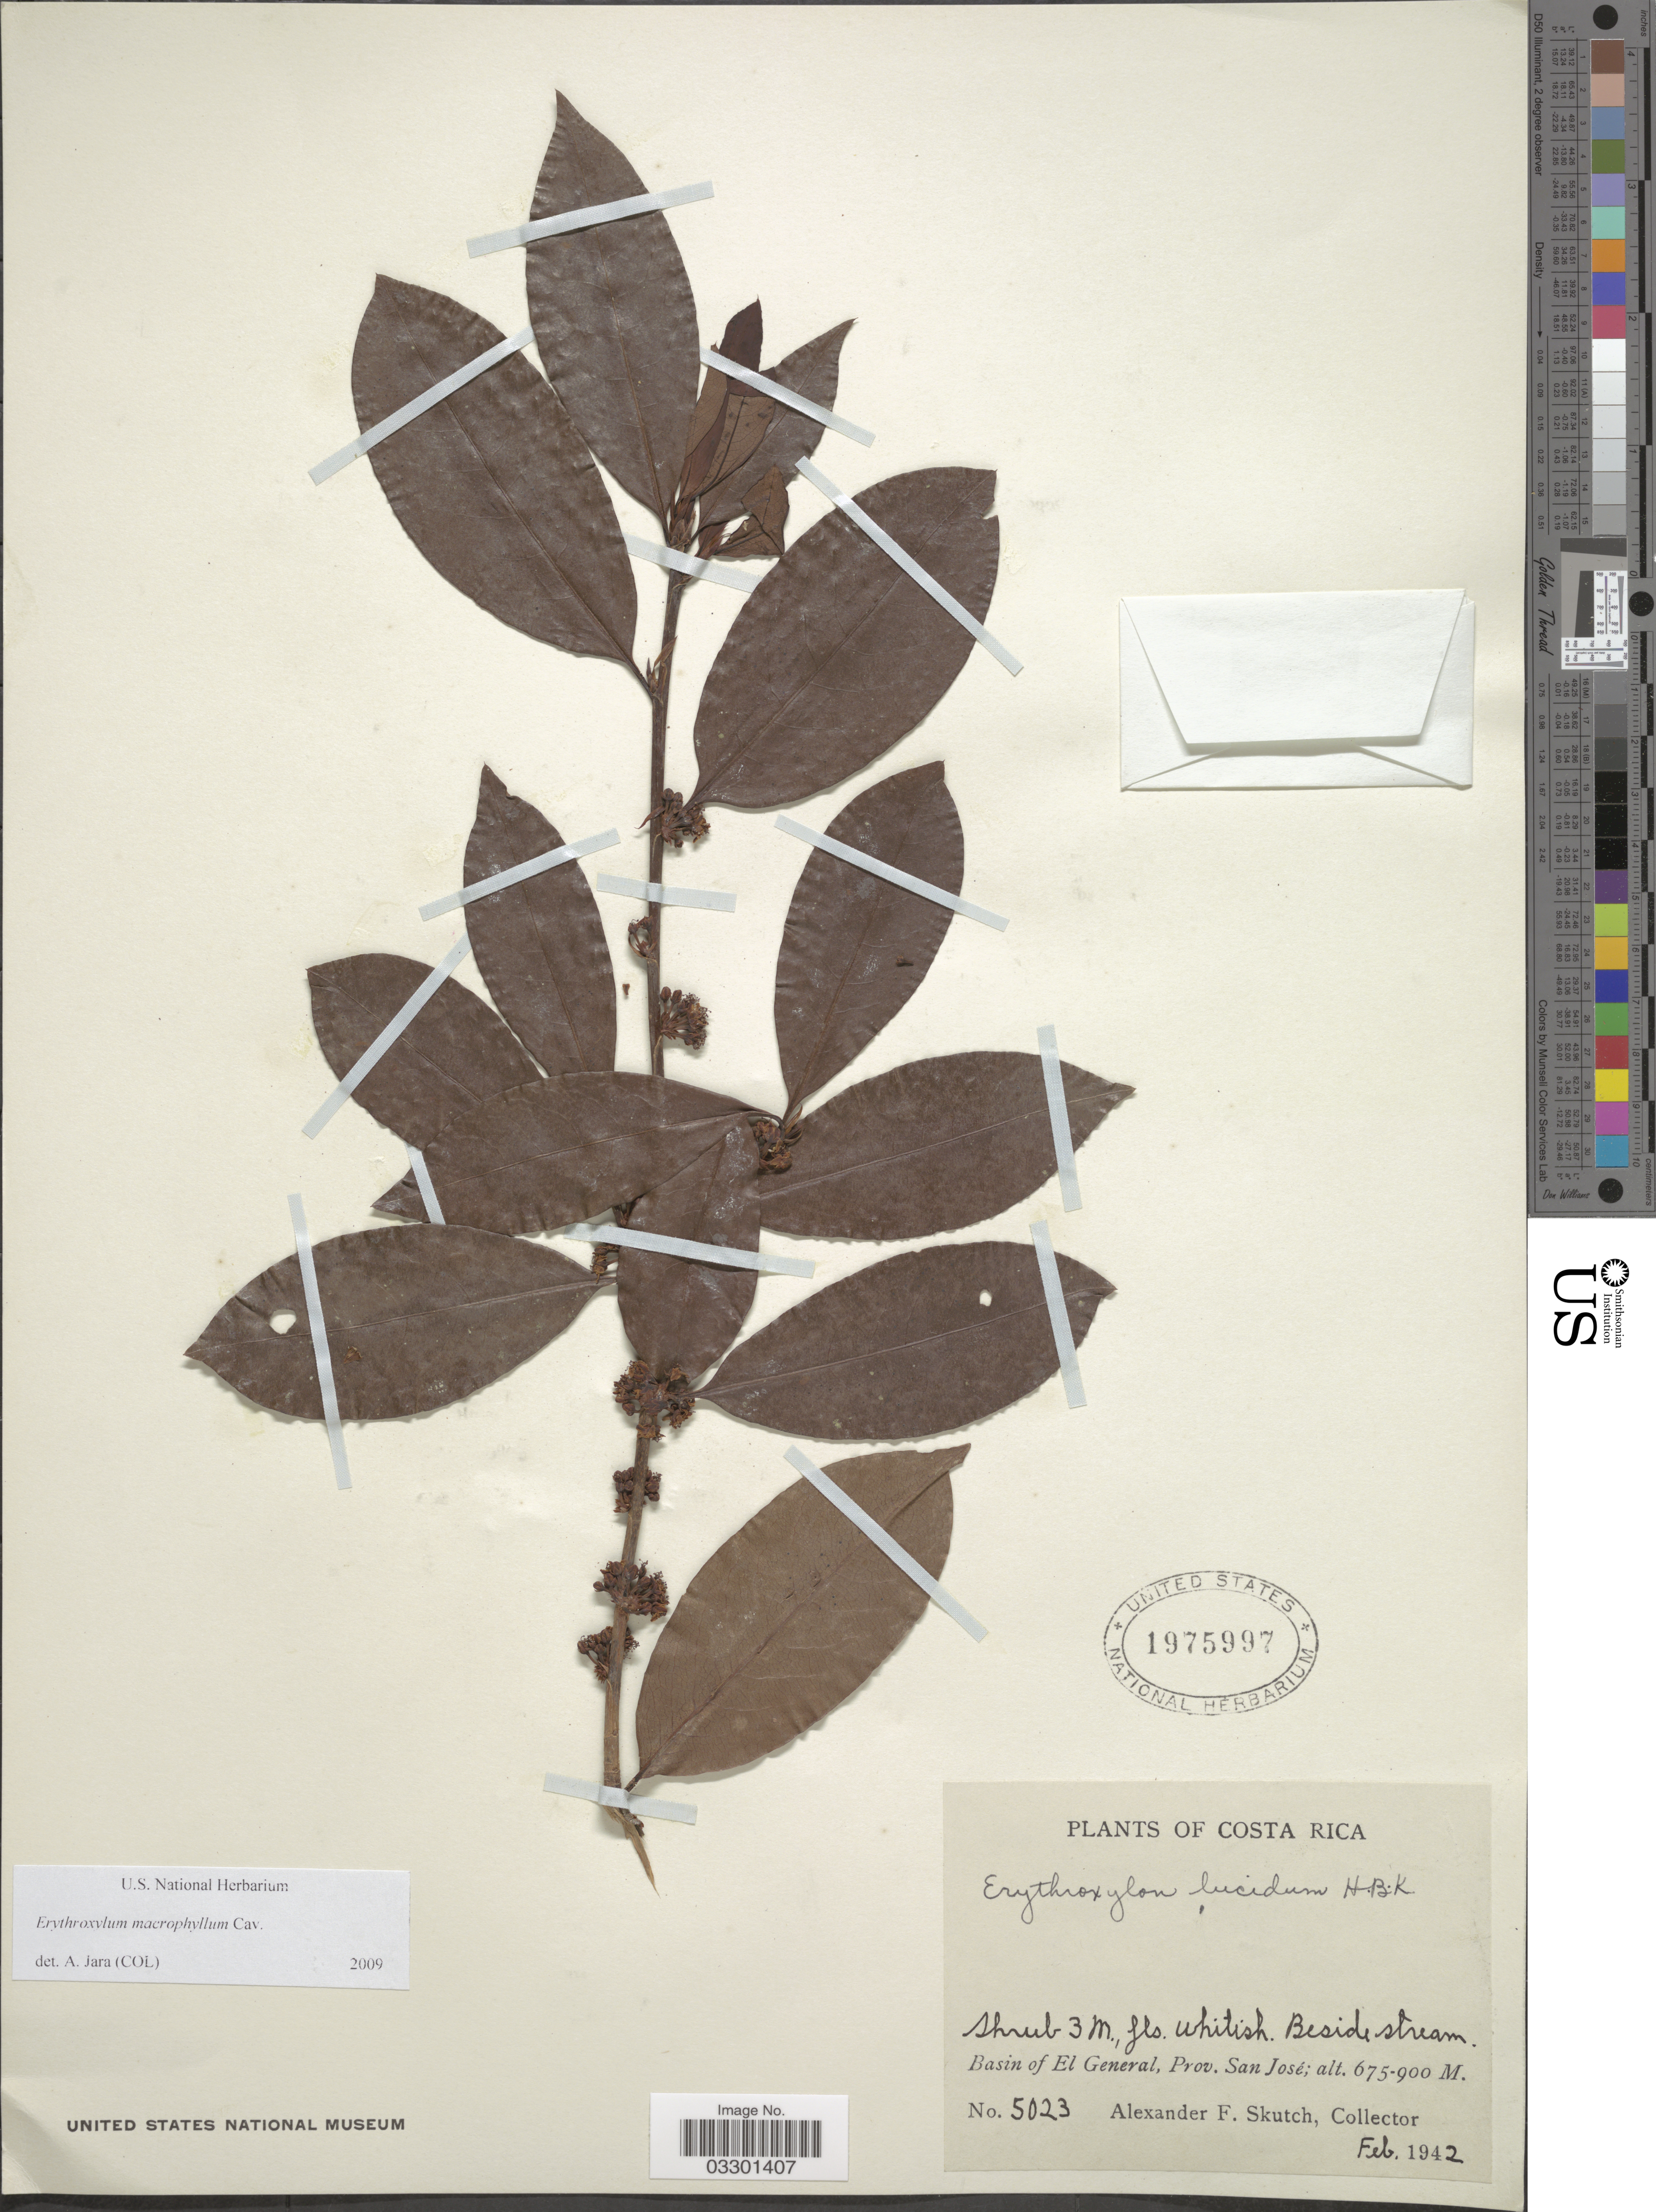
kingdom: Plantae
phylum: Tracheophyta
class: Magnoliopsida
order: Malpighiales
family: Erythroxylaceae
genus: Erythroxylum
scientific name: Erythroxylum macrophyllum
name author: Cav.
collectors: A. F. Skutch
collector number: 5023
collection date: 1942-02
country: Costa Rica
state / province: San José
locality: Basin of El General.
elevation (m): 675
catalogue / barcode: US 1975997